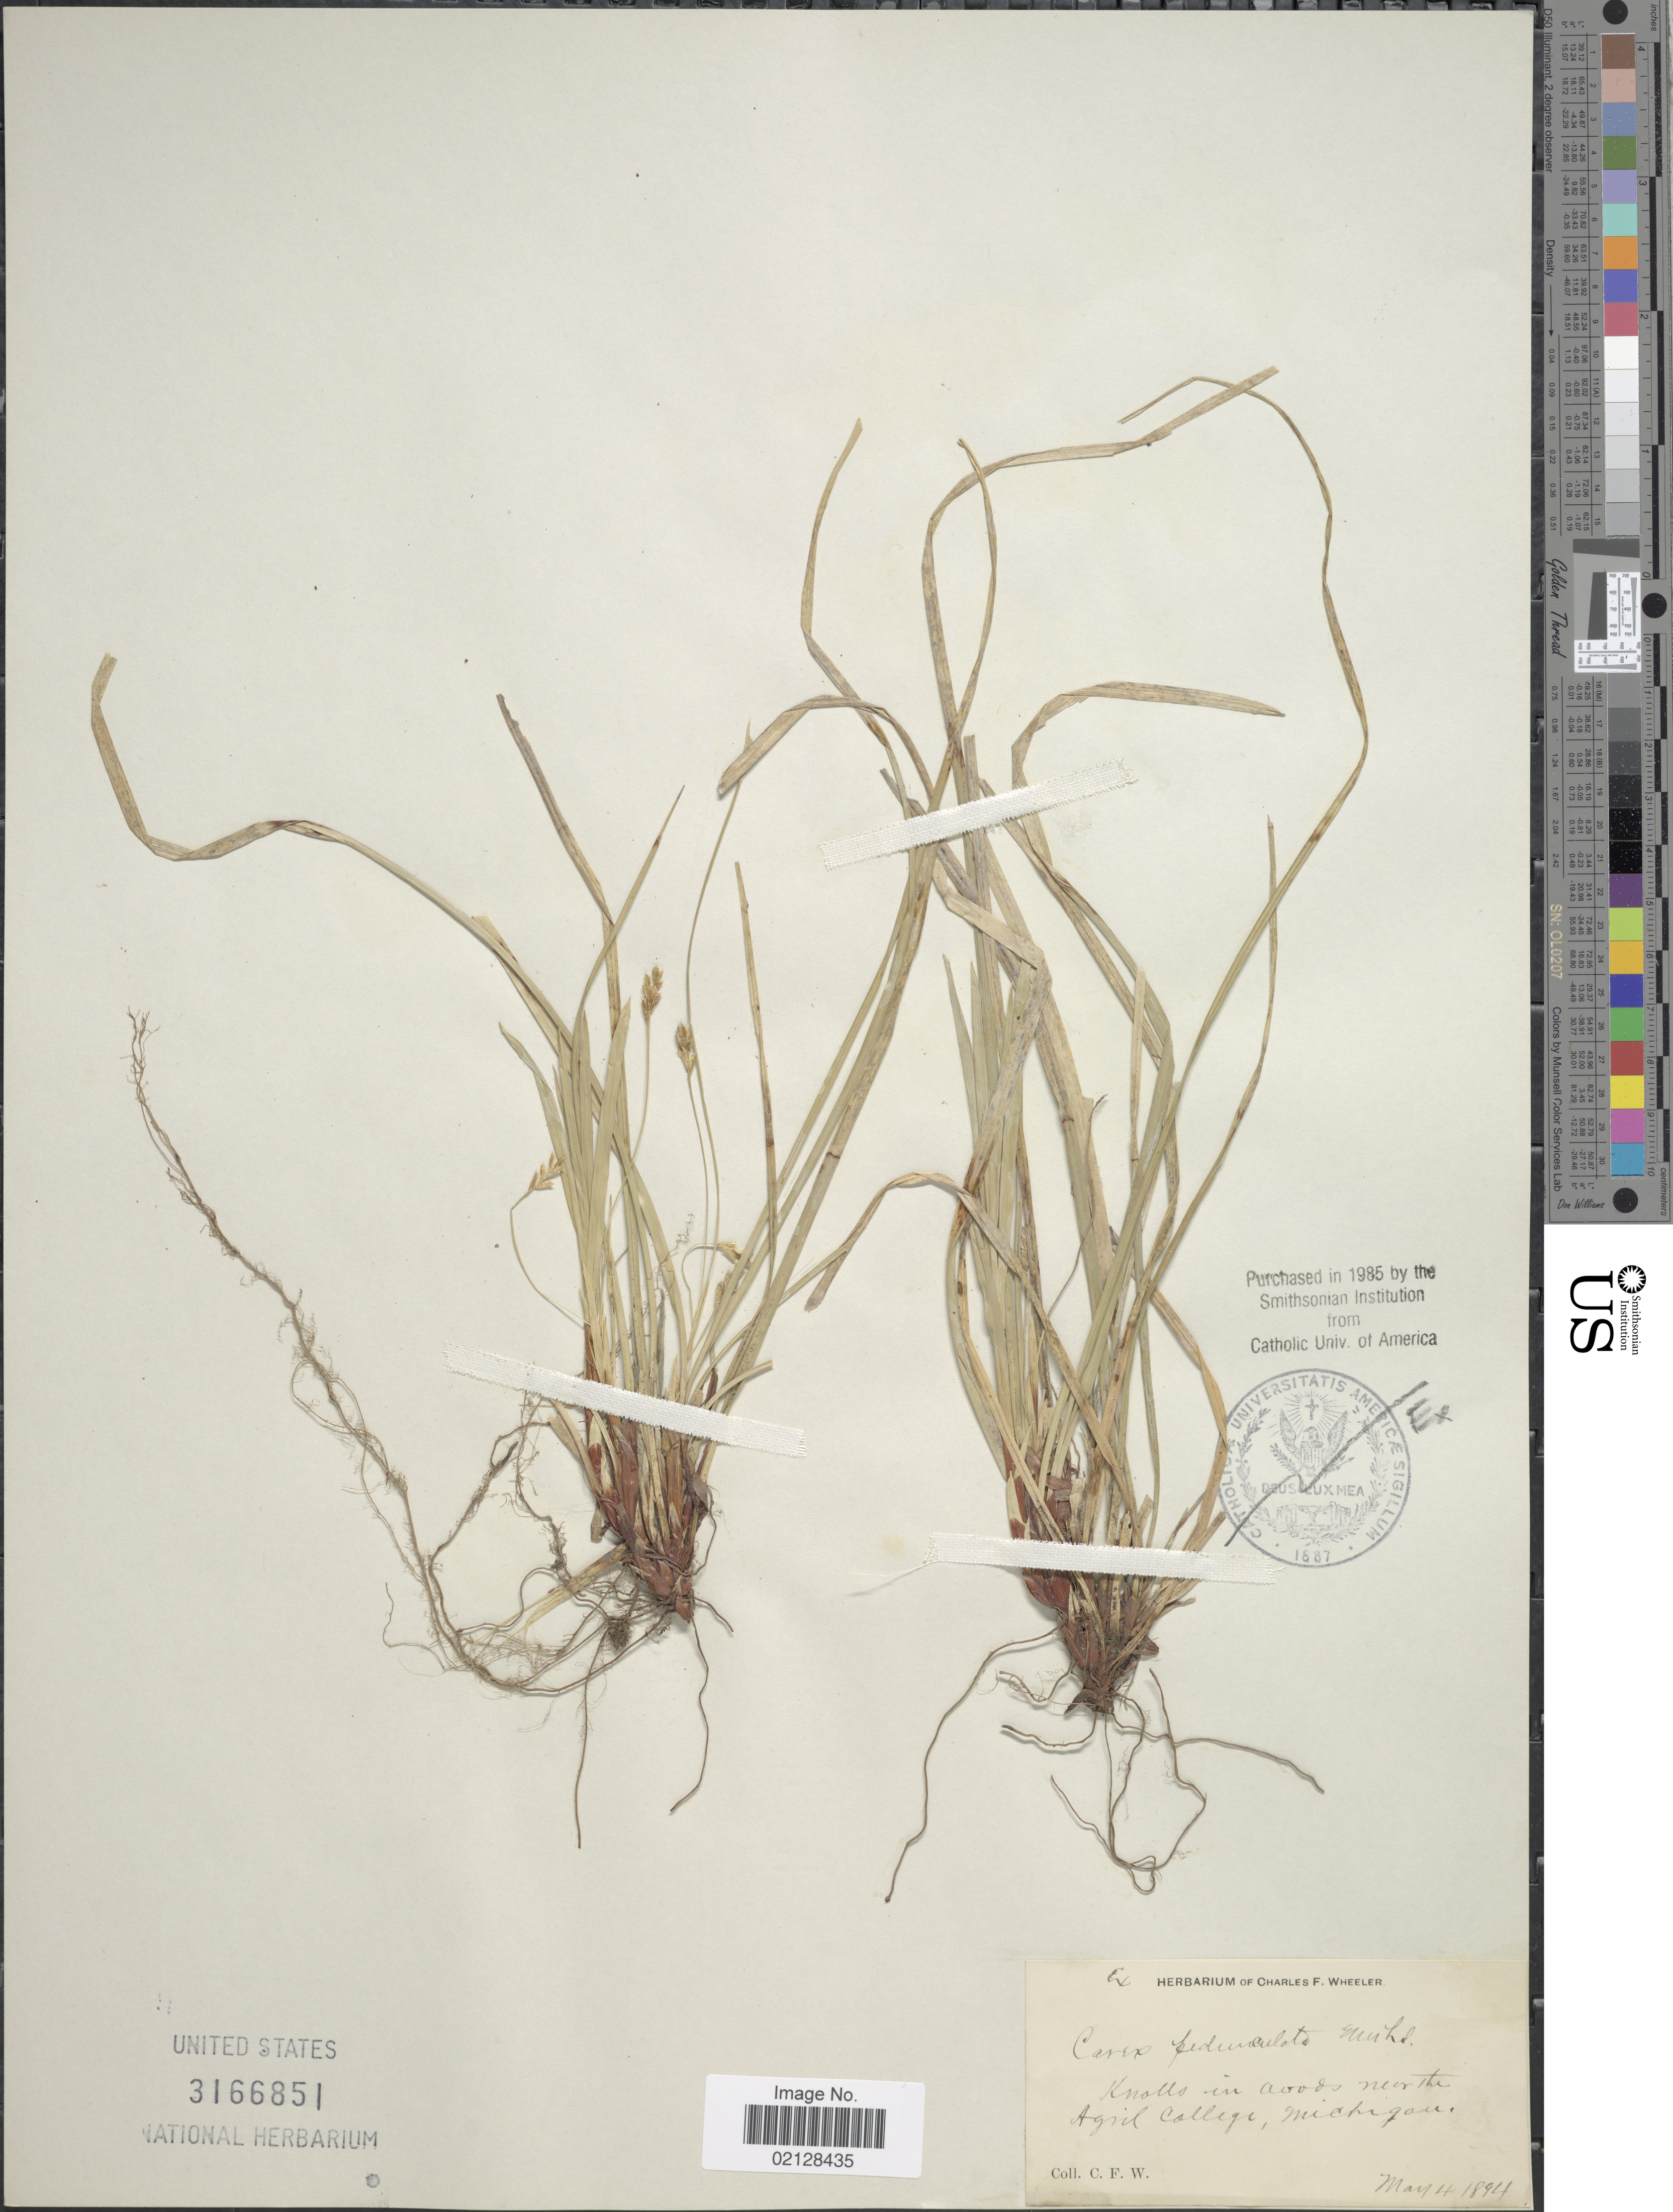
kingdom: Plantae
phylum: Tracheophyta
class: Liliopsida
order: Poales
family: Cyperaceae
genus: Carex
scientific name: Carex pedunculata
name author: Muhl. ex Willd.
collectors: C. Wheeler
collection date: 1894-05-04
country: United States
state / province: Michigan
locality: Knolls in woods, near the Agril. College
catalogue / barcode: US 3166851